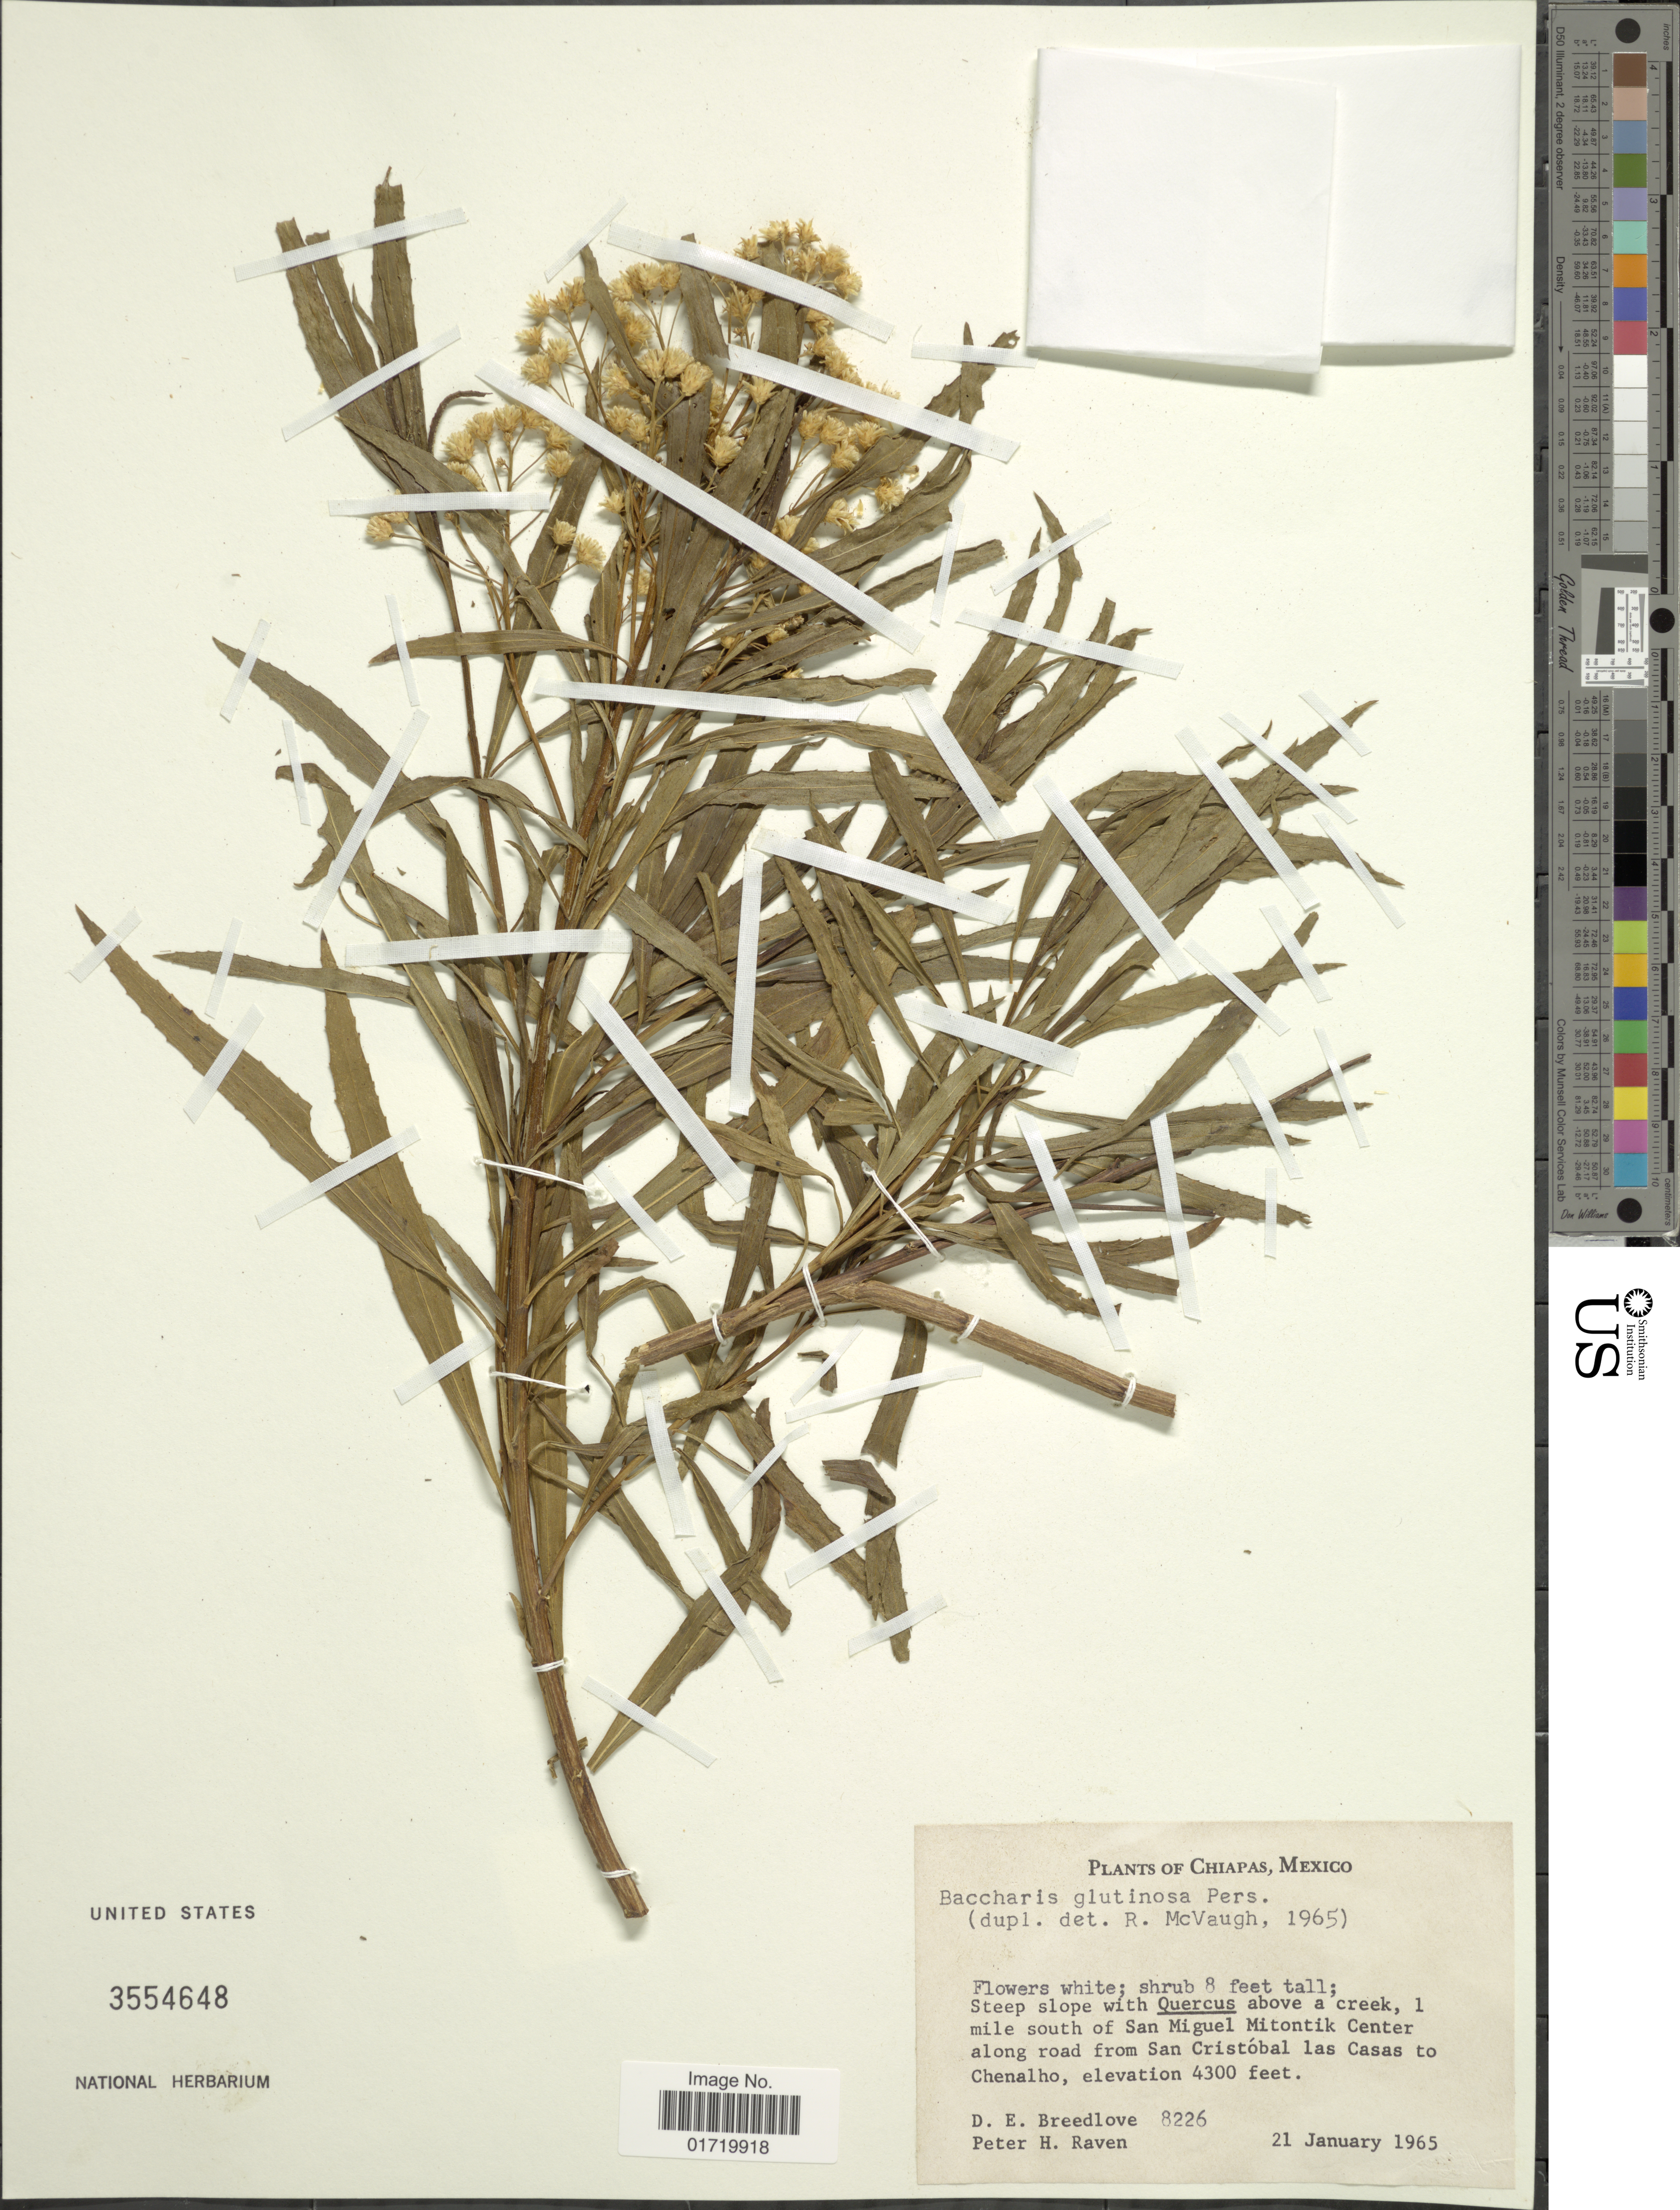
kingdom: Plantae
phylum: Tracheophyta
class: Magnoliopsida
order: Asterales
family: Asteraceae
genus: Baccharis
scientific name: Baccharis salicifolia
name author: (Ruiz & Pav.) Pers.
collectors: D. E. Breedlove & P. Raven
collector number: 8226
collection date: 1965-01-21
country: Mexico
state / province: Chiapas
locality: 1 mile south of San Miguel Mitontik Center along road from San Cristobal las Casas to Chenalho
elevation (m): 1311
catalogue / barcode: US 3554648